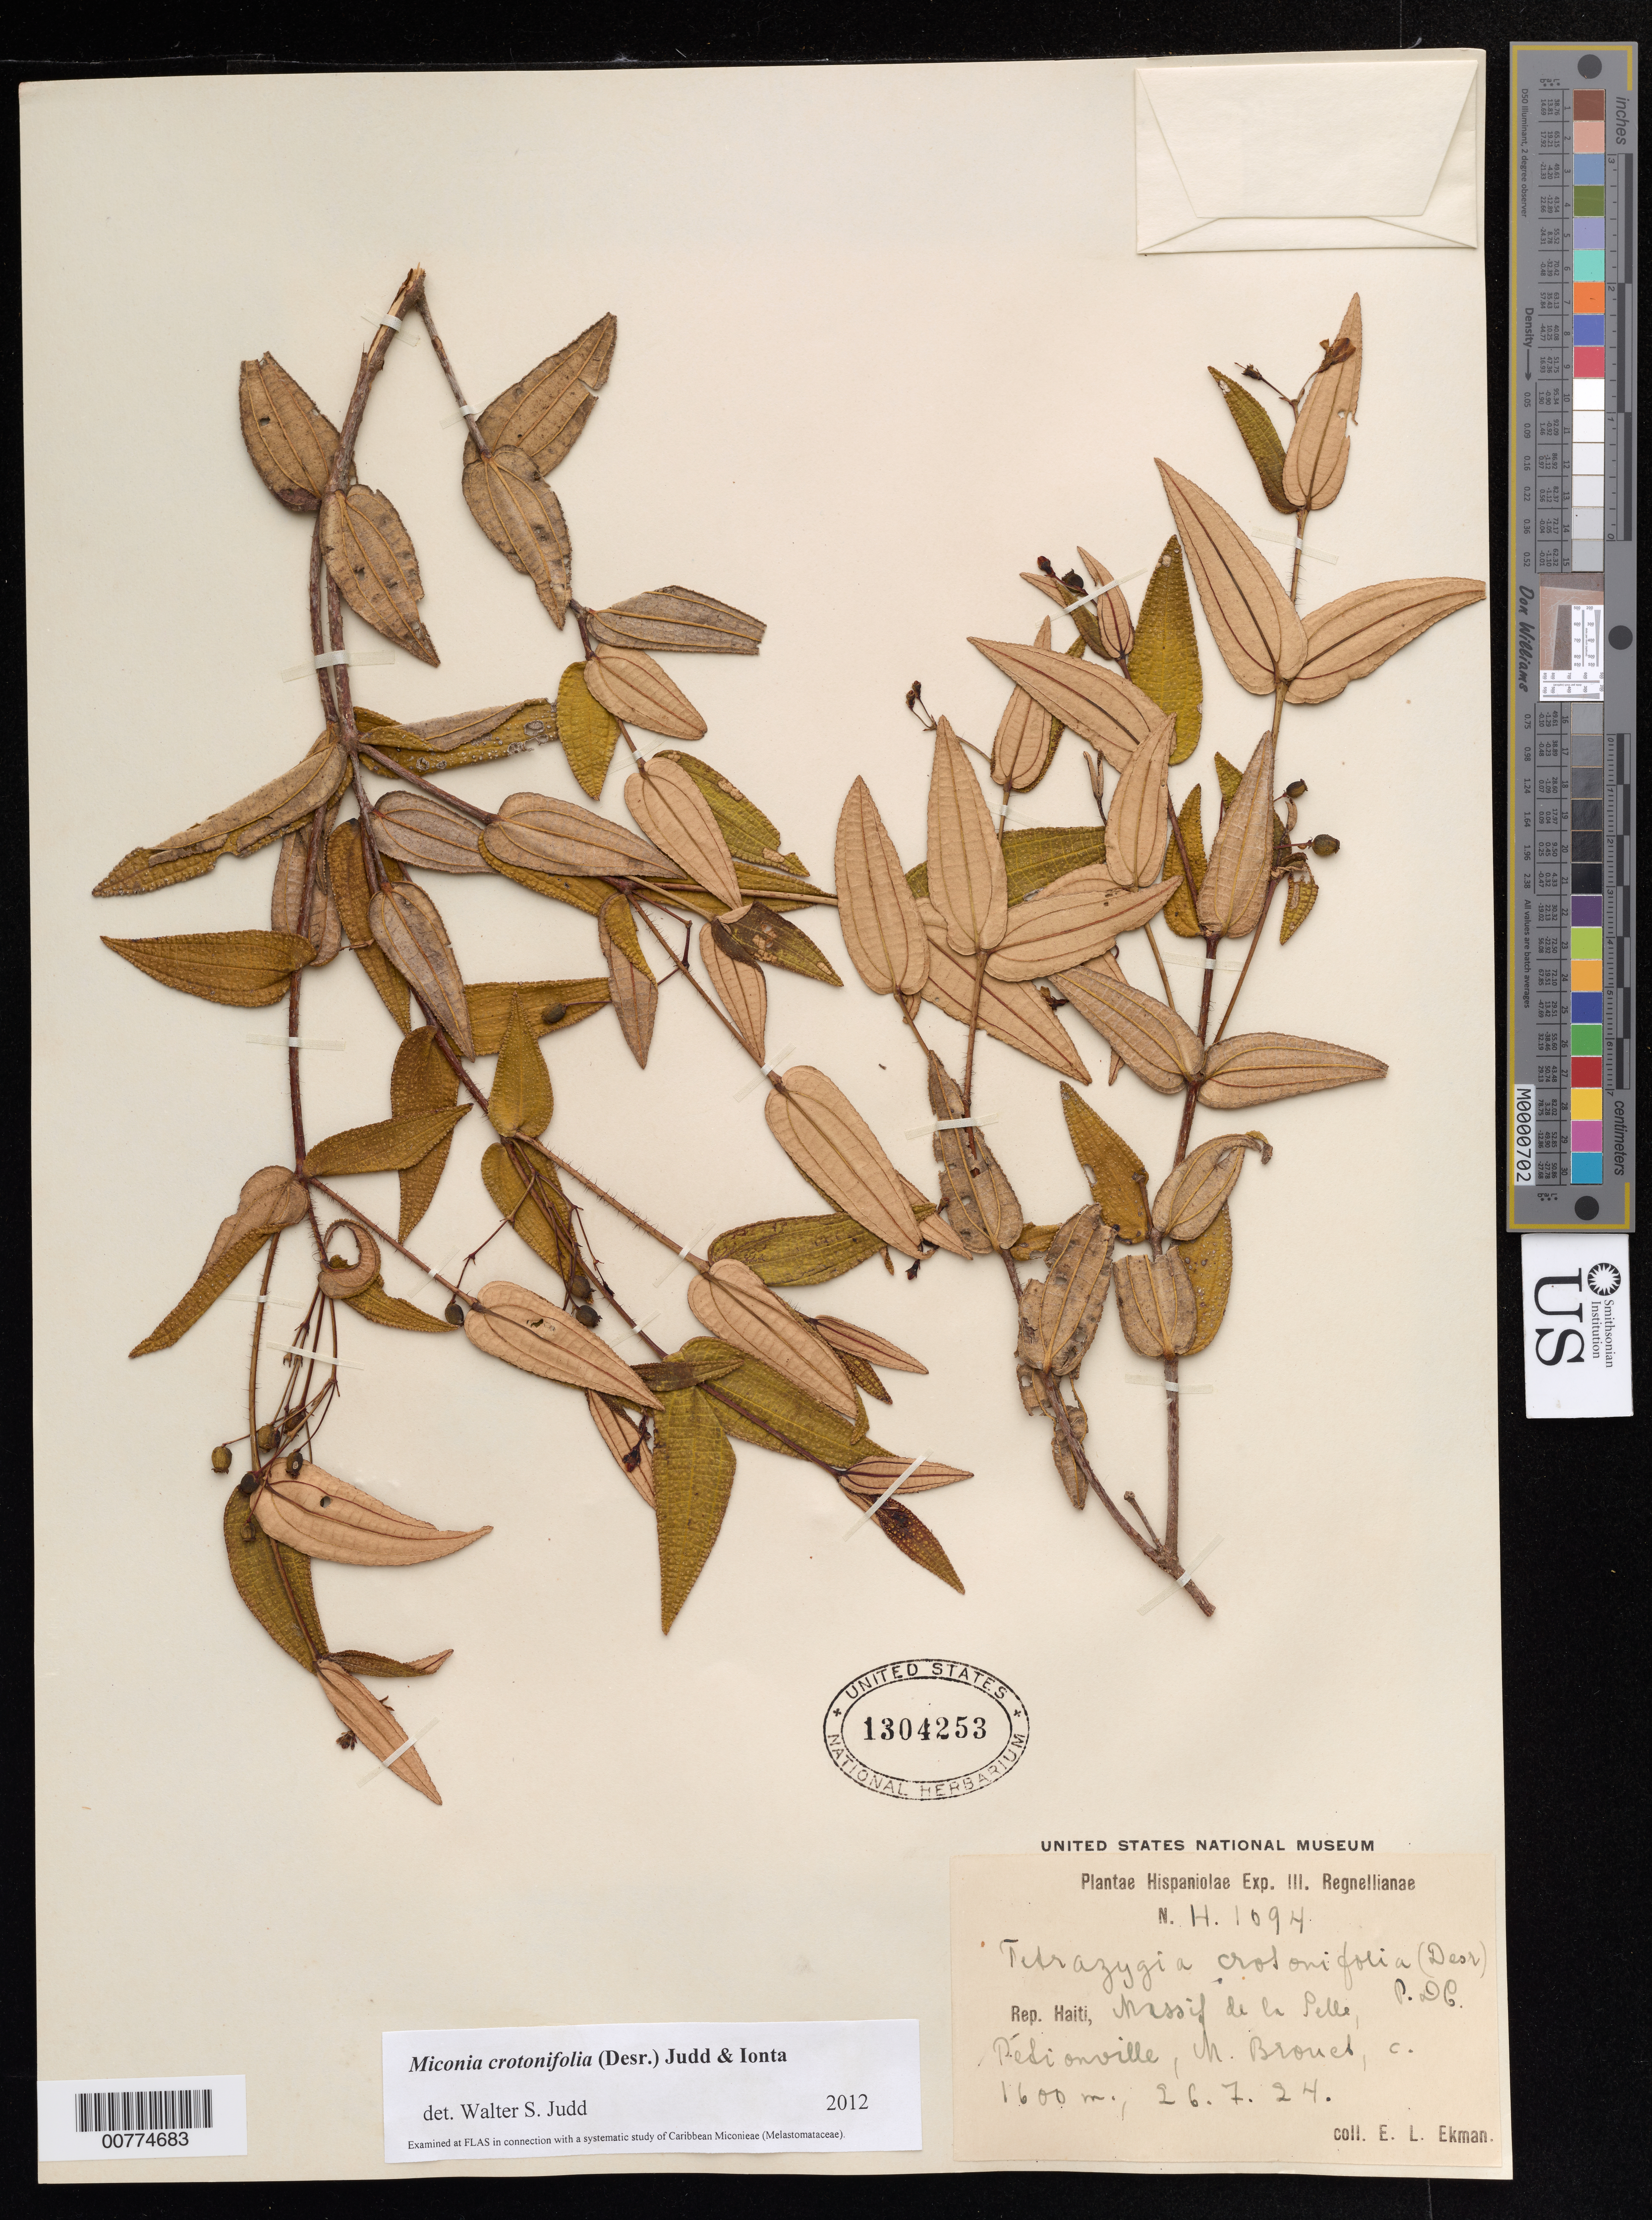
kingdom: Plantae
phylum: Tracheophyta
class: Magnoliopsida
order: Myrtales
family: Melastomataceae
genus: Miconia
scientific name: Miconia crotonifolia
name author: (Desr.) Judd & Ionta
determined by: Judd, Walter S.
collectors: E. L. Ekman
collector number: H 1094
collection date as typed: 26 Jul 1924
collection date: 1924-07-26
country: Haiti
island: Hispaniola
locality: Massif de la Selle, Pétionville, M. Brouet.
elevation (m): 1600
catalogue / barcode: US 1304253